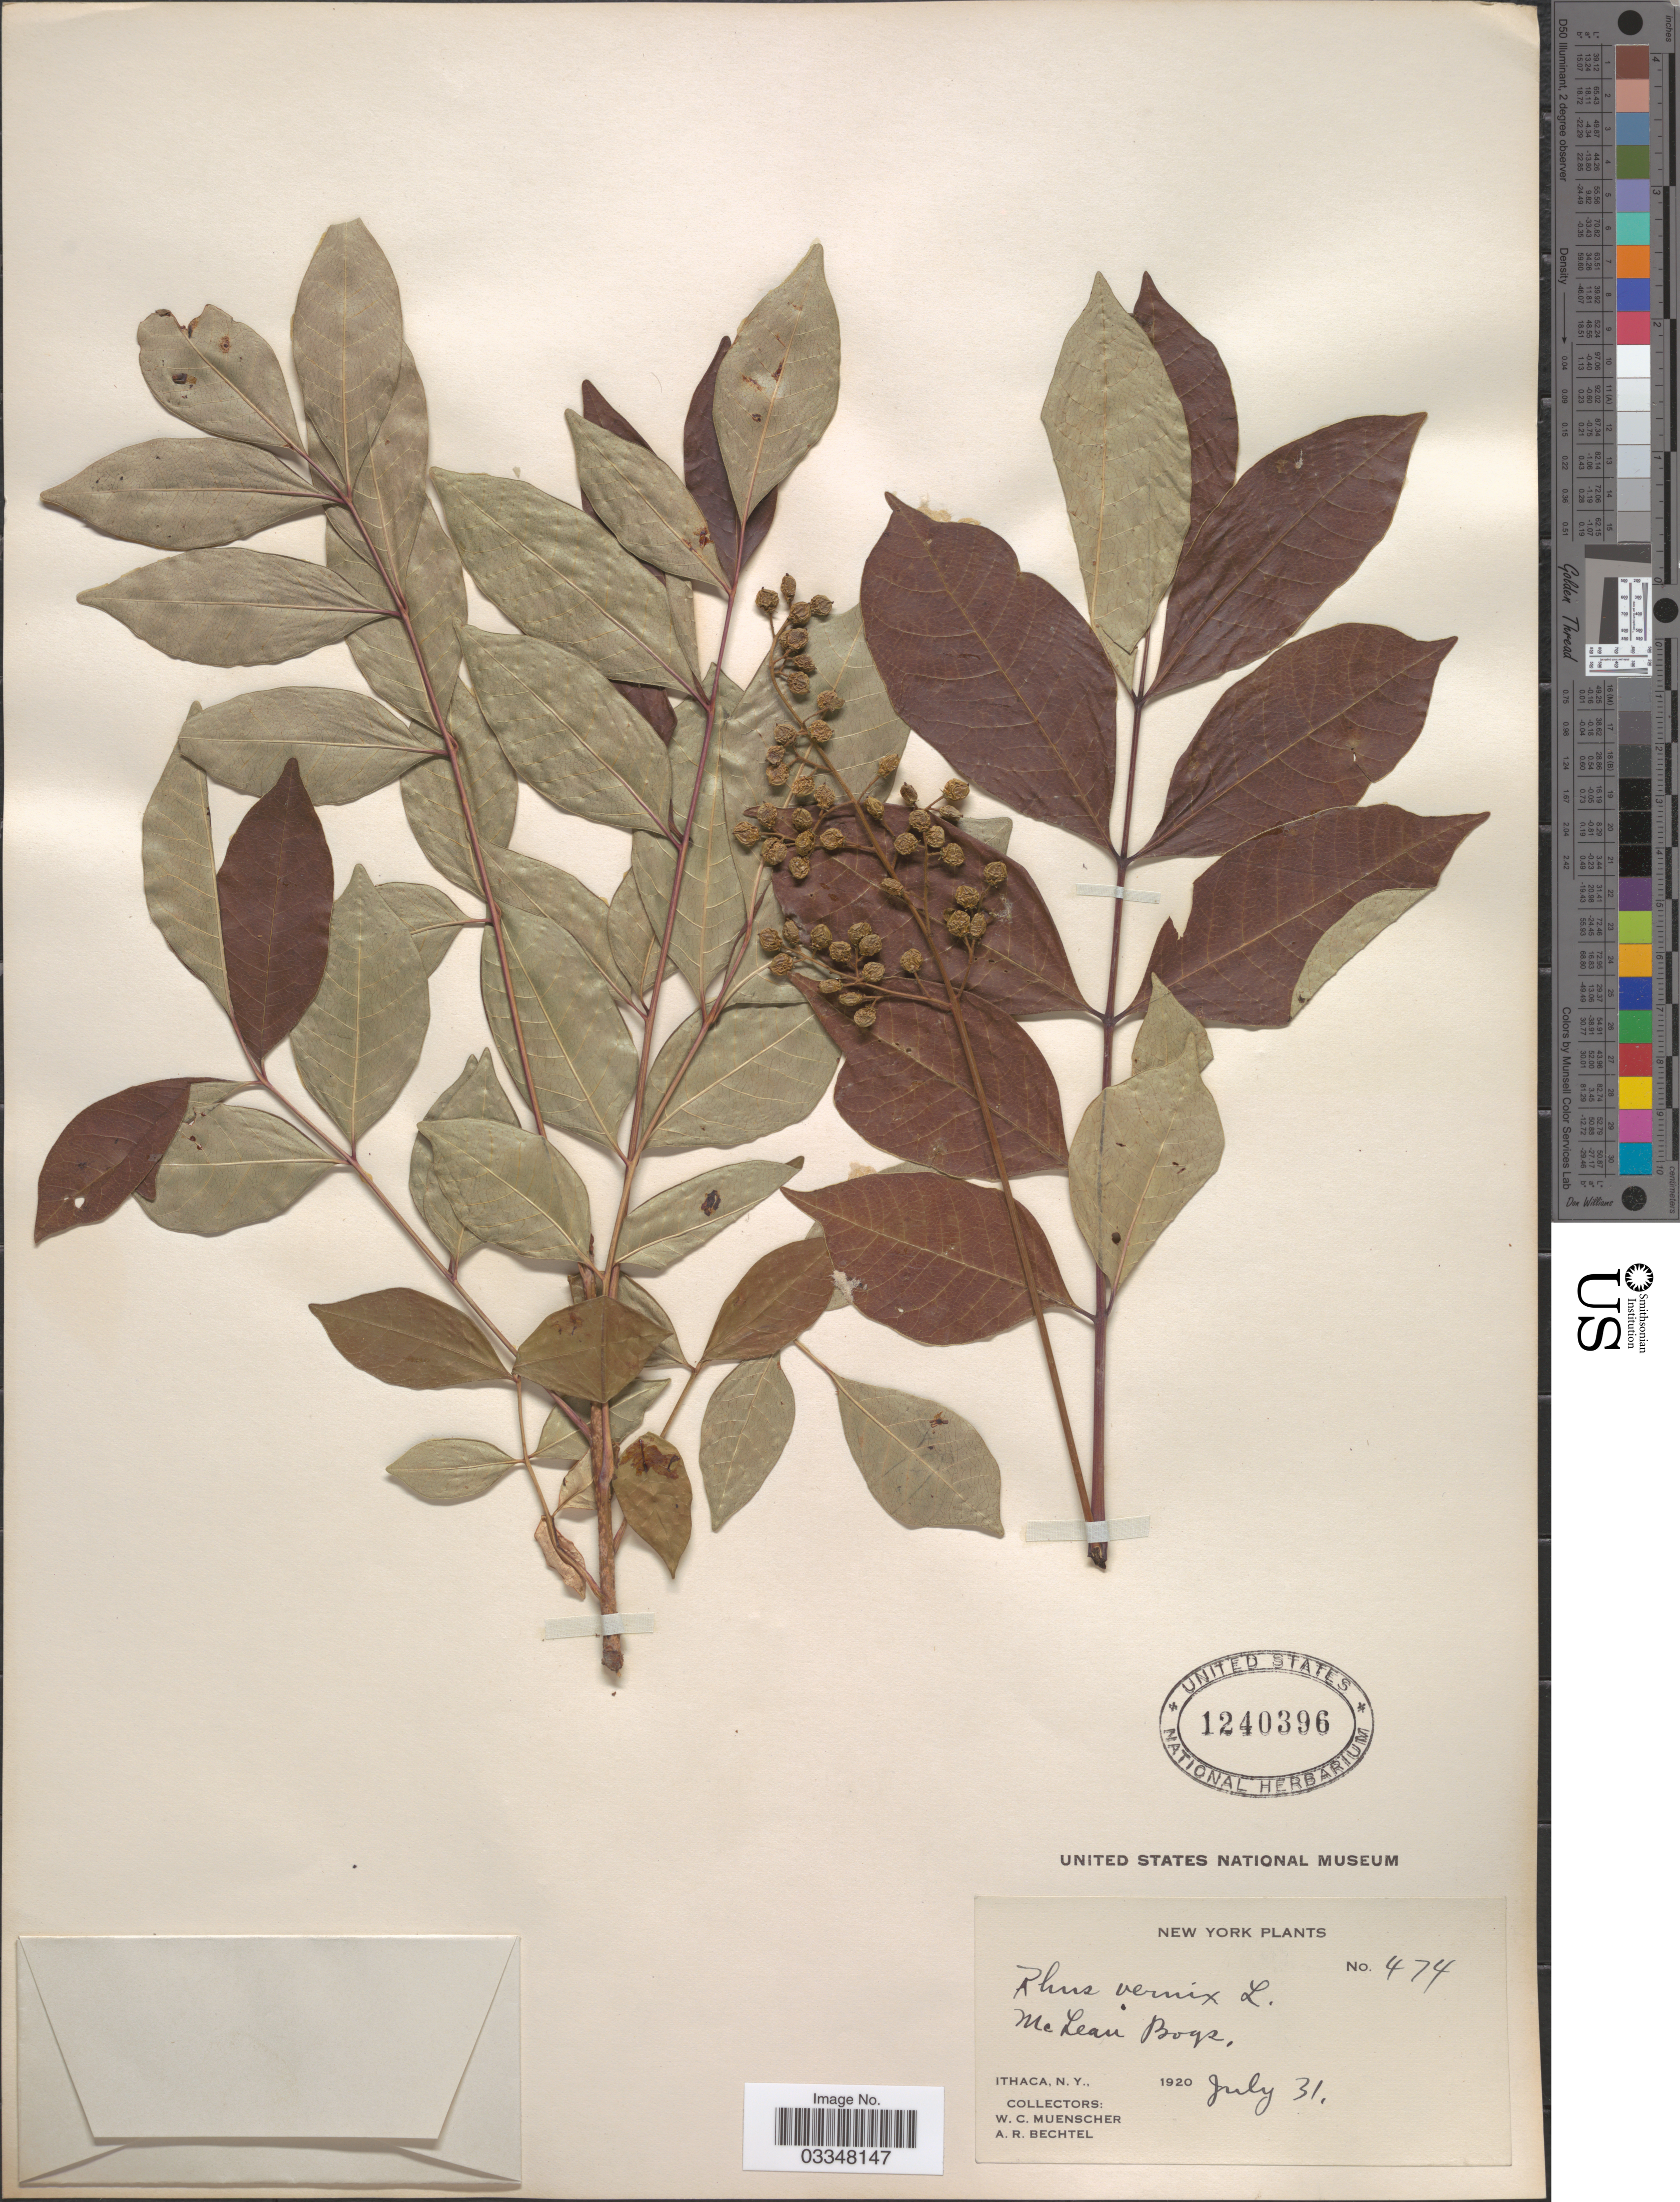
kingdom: Plantae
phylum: Tracheophyta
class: Magnoliopsida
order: Sapindales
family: Anacardiaceae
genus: Toxicodendron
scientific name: Toxicodendron vernix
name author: (L.) Kuntze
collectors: W. Muenscher & A. Bechtel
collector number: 474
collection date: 1920-07-31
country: United States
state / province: New York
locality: McLean Bogs, Ithaca.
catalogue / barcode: US 1240396